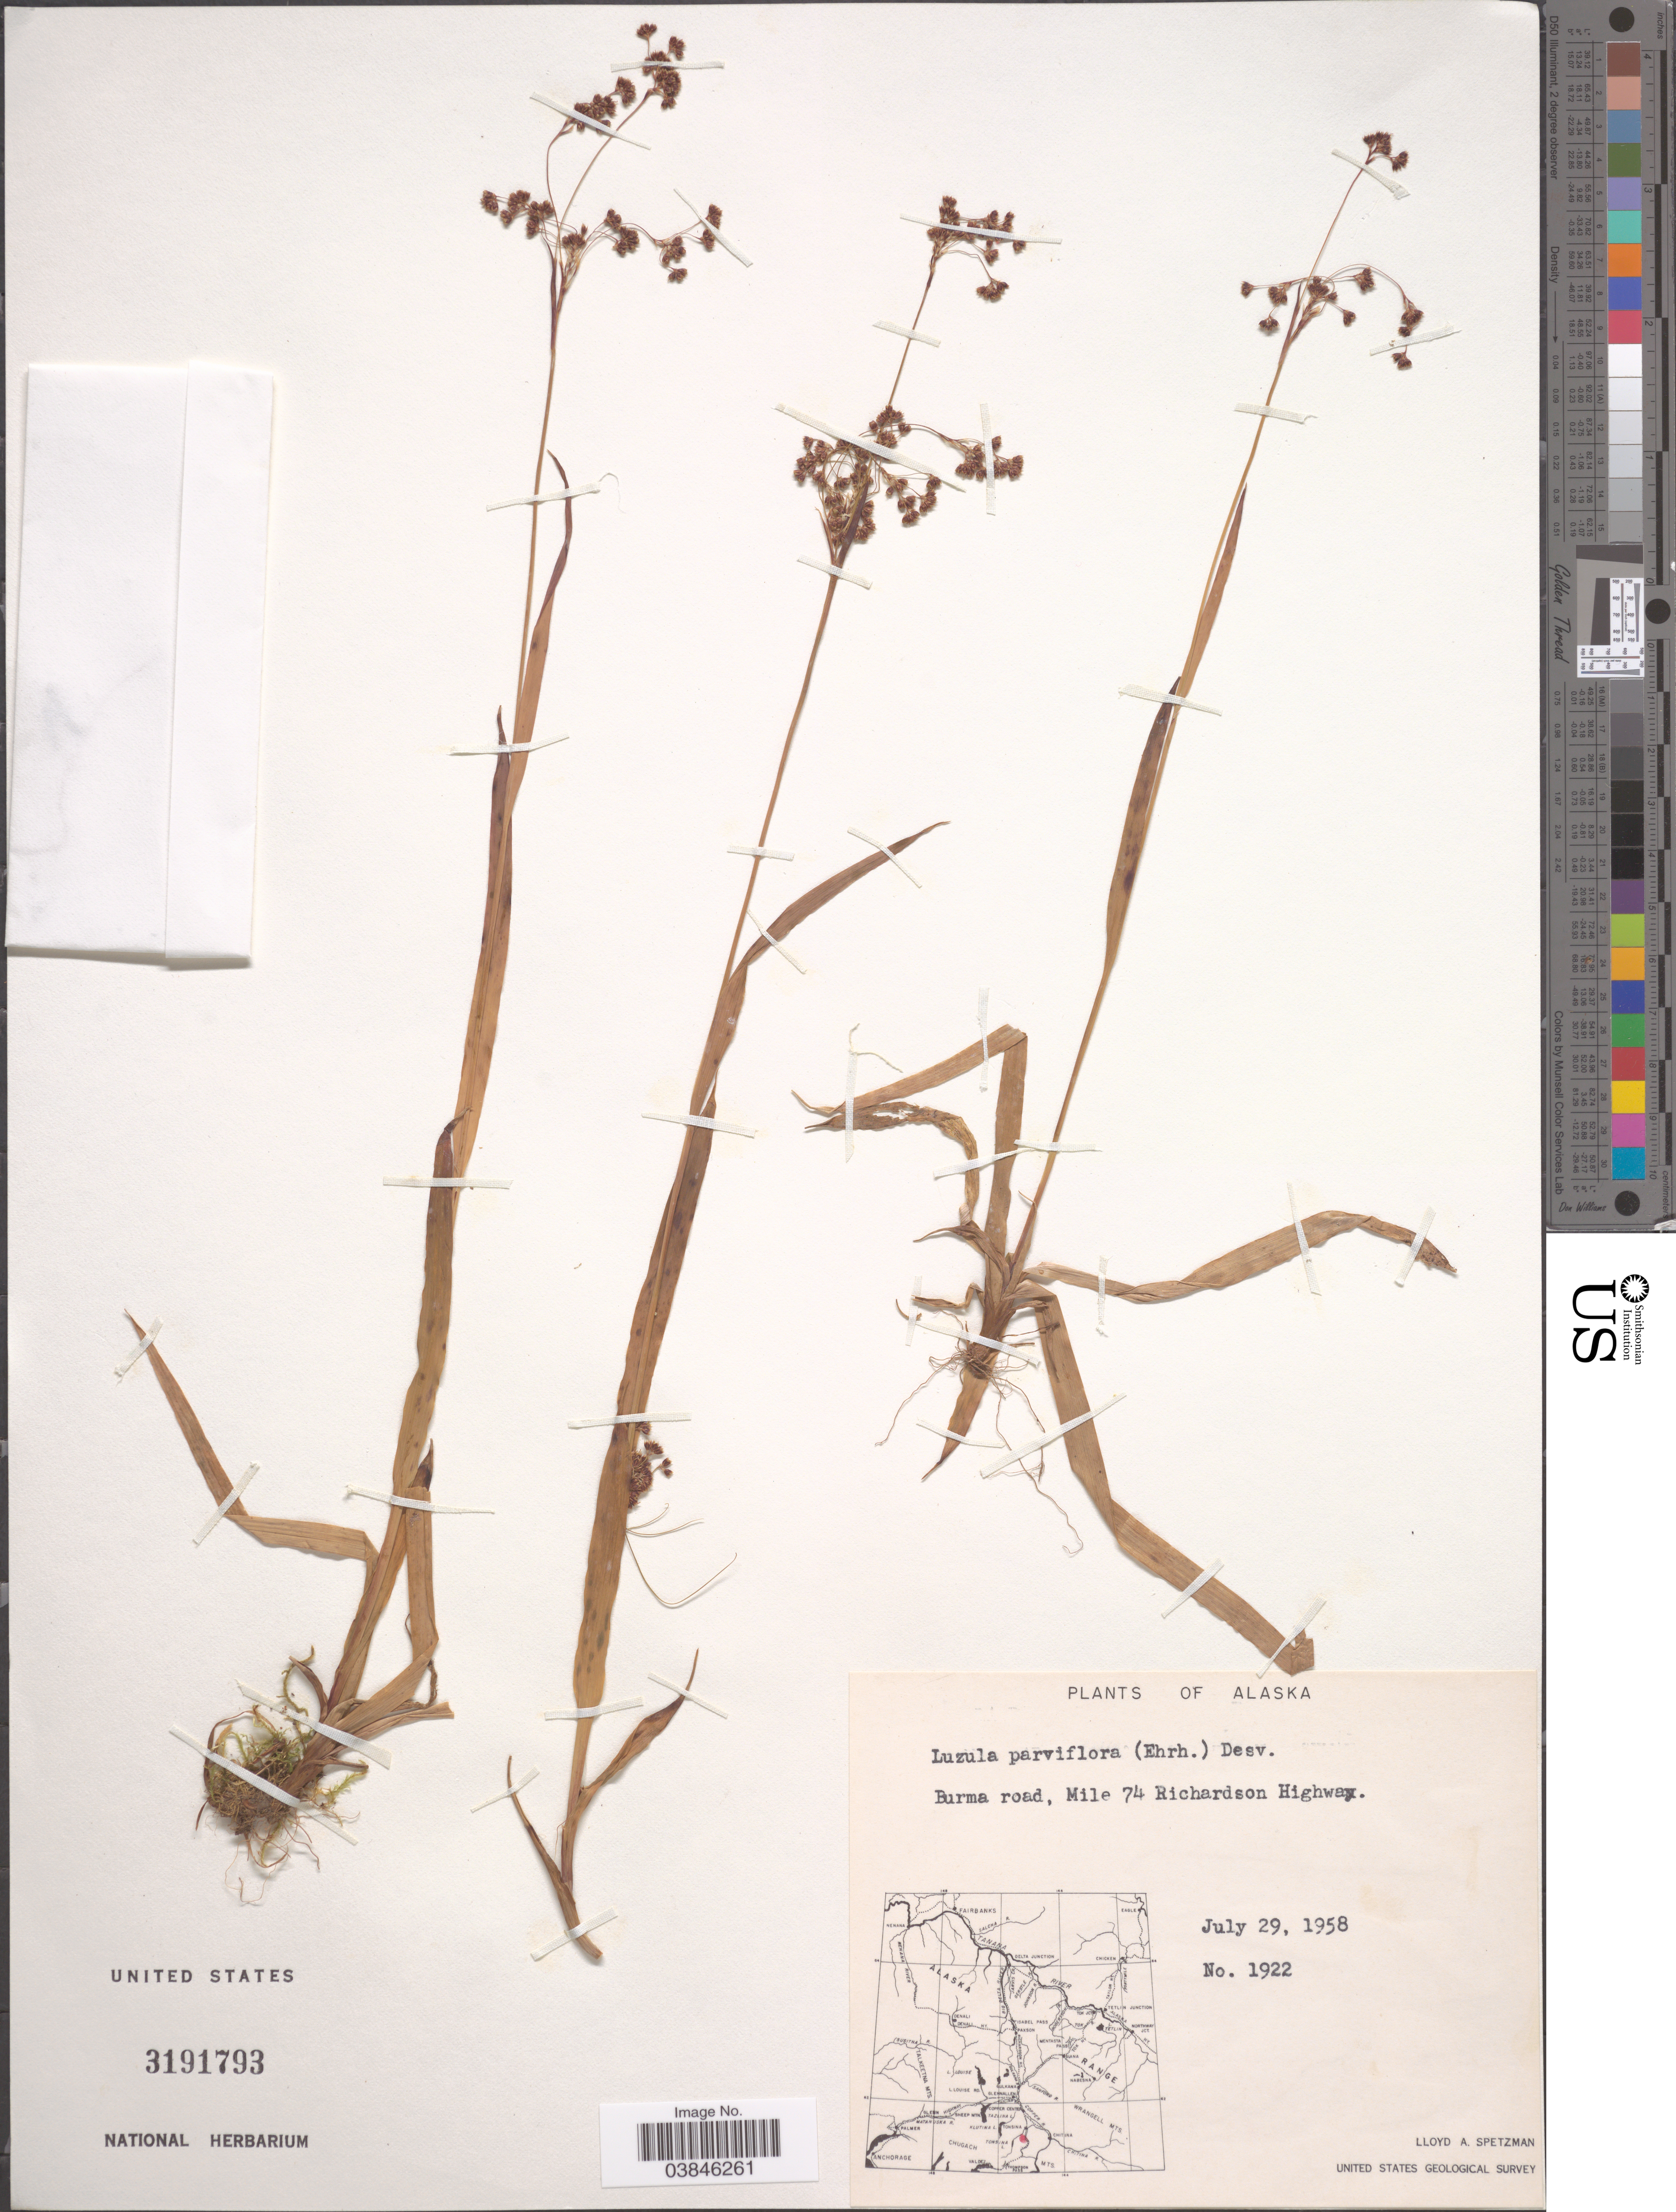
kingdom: Plantae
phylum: Tracheophyta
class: Liliopsida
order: Poales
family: Juncaceae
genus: Luzula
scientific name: Luzula parviflora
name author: (Ehrh.) Desv.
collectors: L. Spetzman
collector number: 1922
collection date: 1958-07-29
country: United States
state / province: Alaska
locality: Burma road, Mile 74 Richardson Highway.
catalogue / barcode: US 3191793